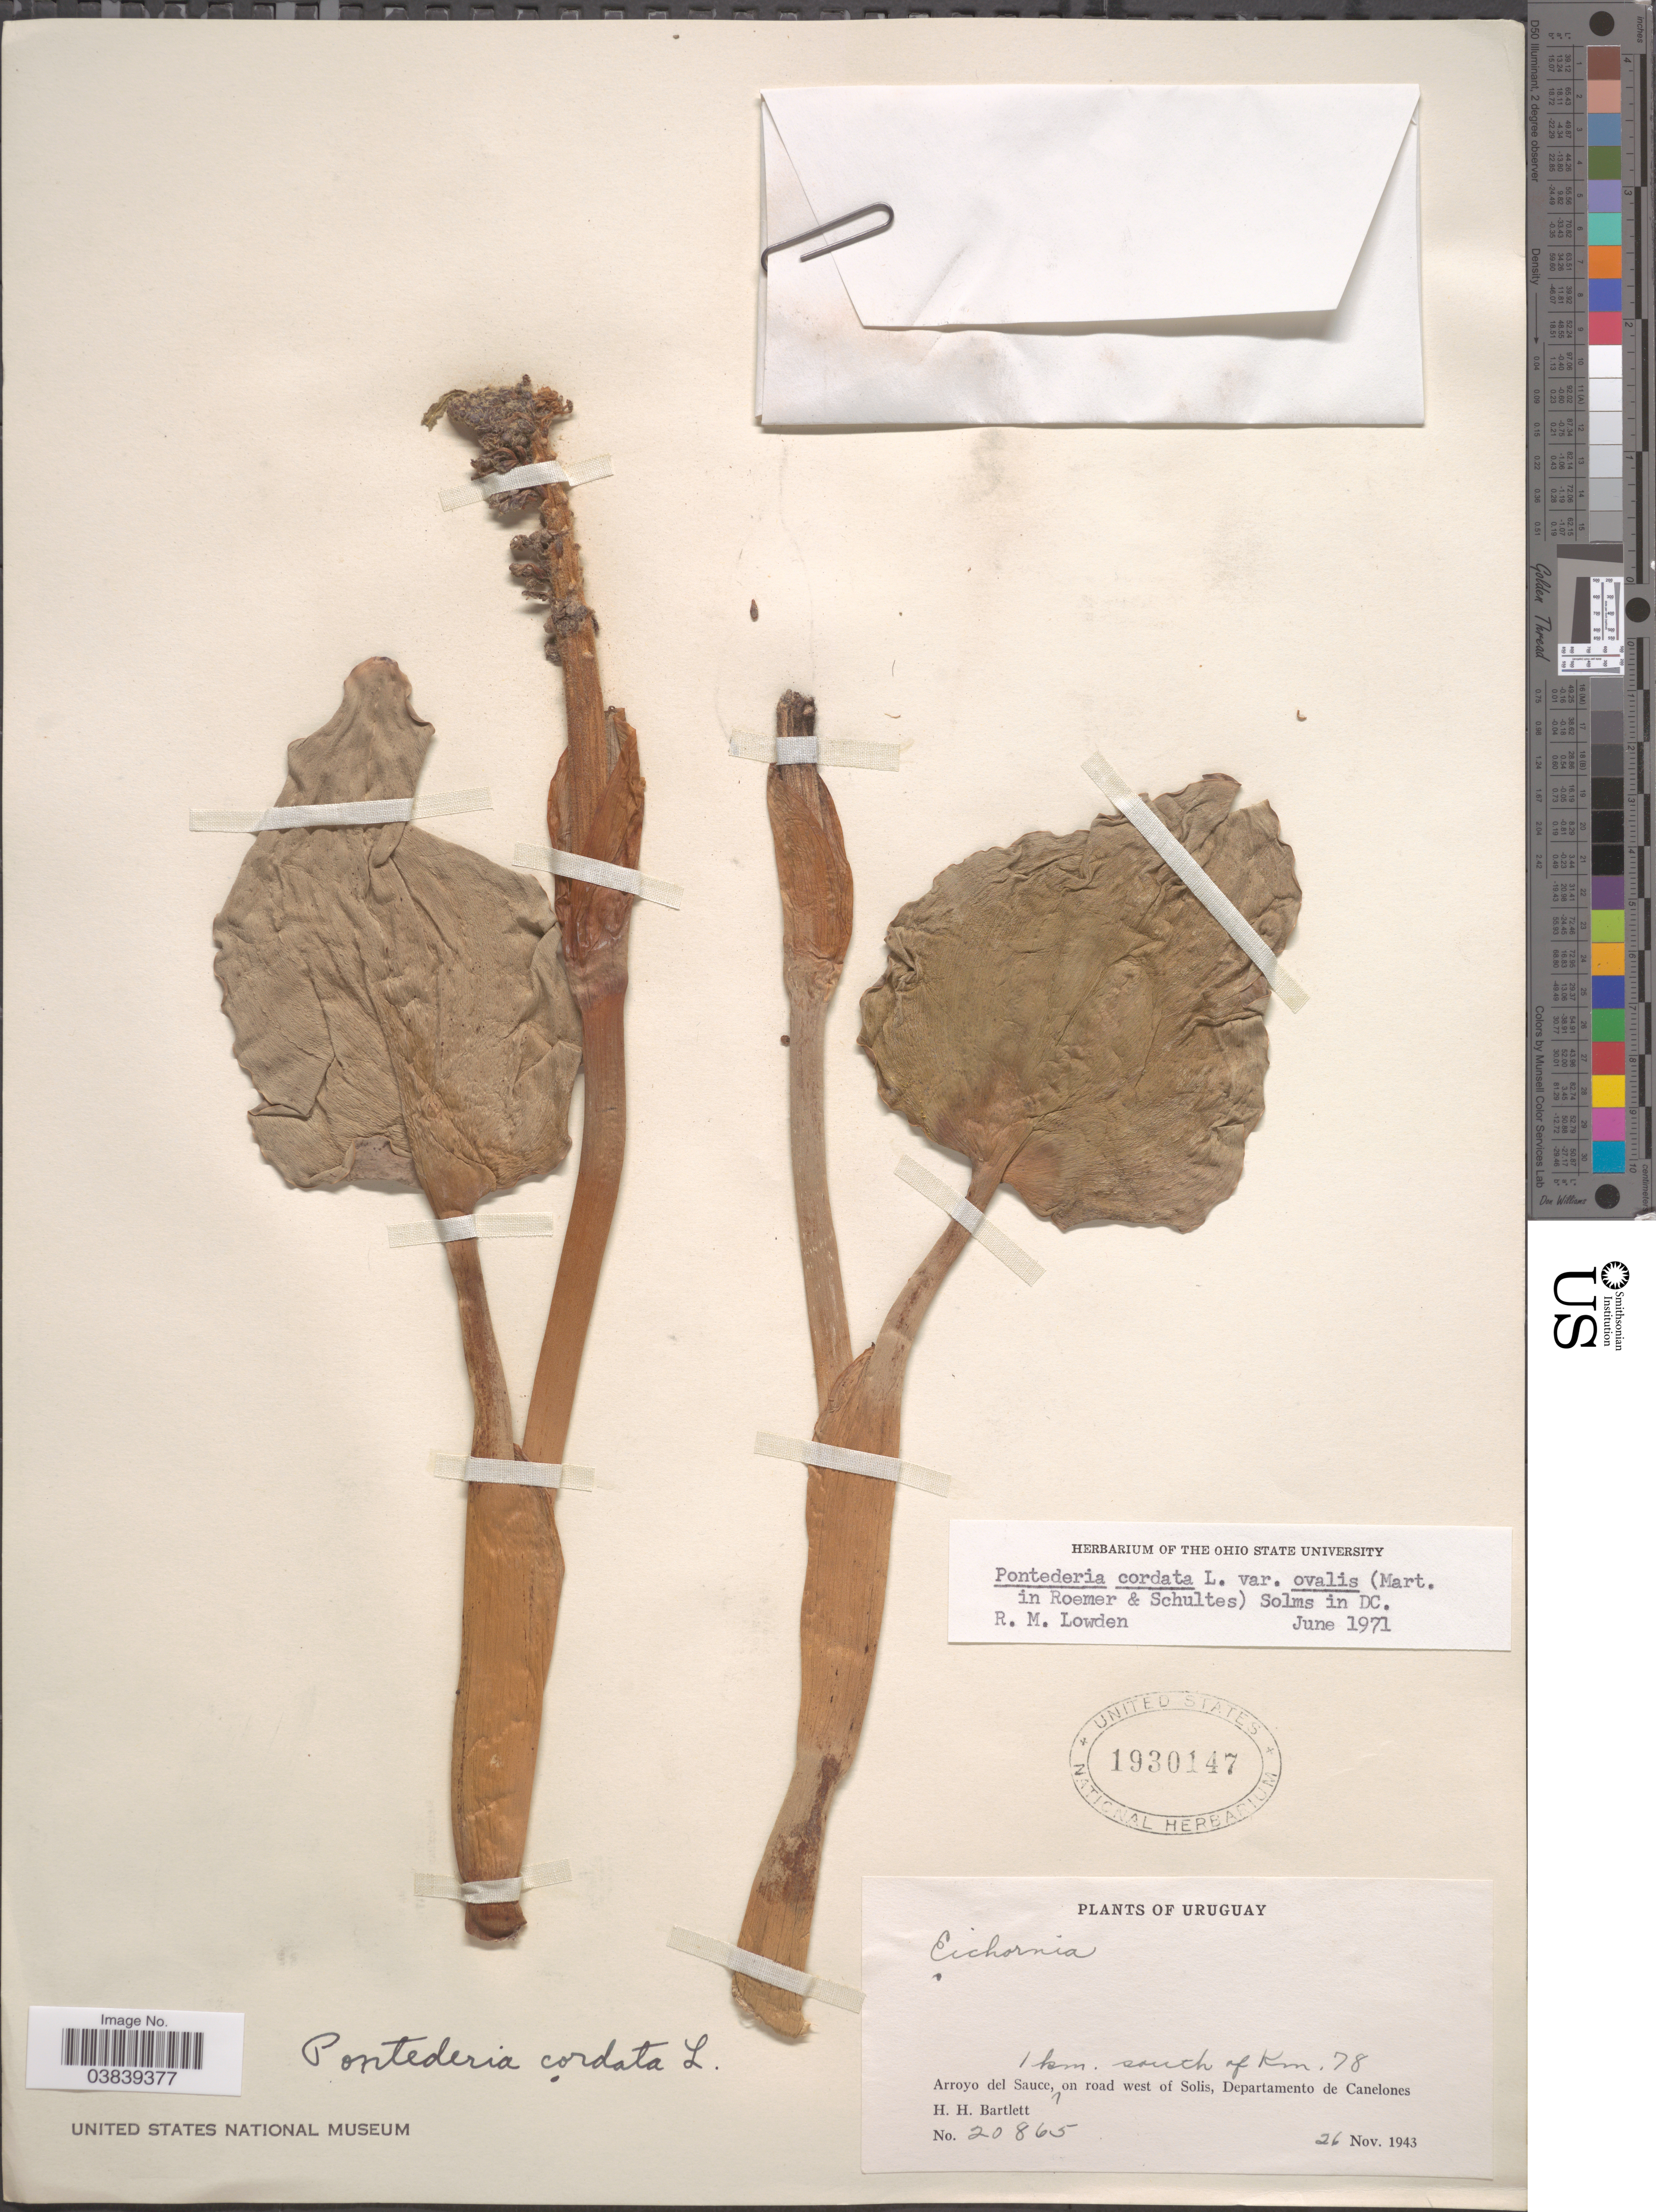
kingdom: Plantae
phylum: Tracheophyta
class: Liliopsida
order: Commelinales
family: Pontederiaceae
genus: Pontederia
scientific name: Pontederia cordata var. ovalis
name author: (Mart. ex Schult. & Schult. f.) Solms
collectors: H. H. Bartlett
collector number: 20865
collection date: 1943-11-26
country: Uruguay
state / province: Canelones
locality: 1 km. south of Km. 78. Arroyo del Sauce, on road west of Solis, Departamento de Canelones.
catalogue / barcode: US 1930147